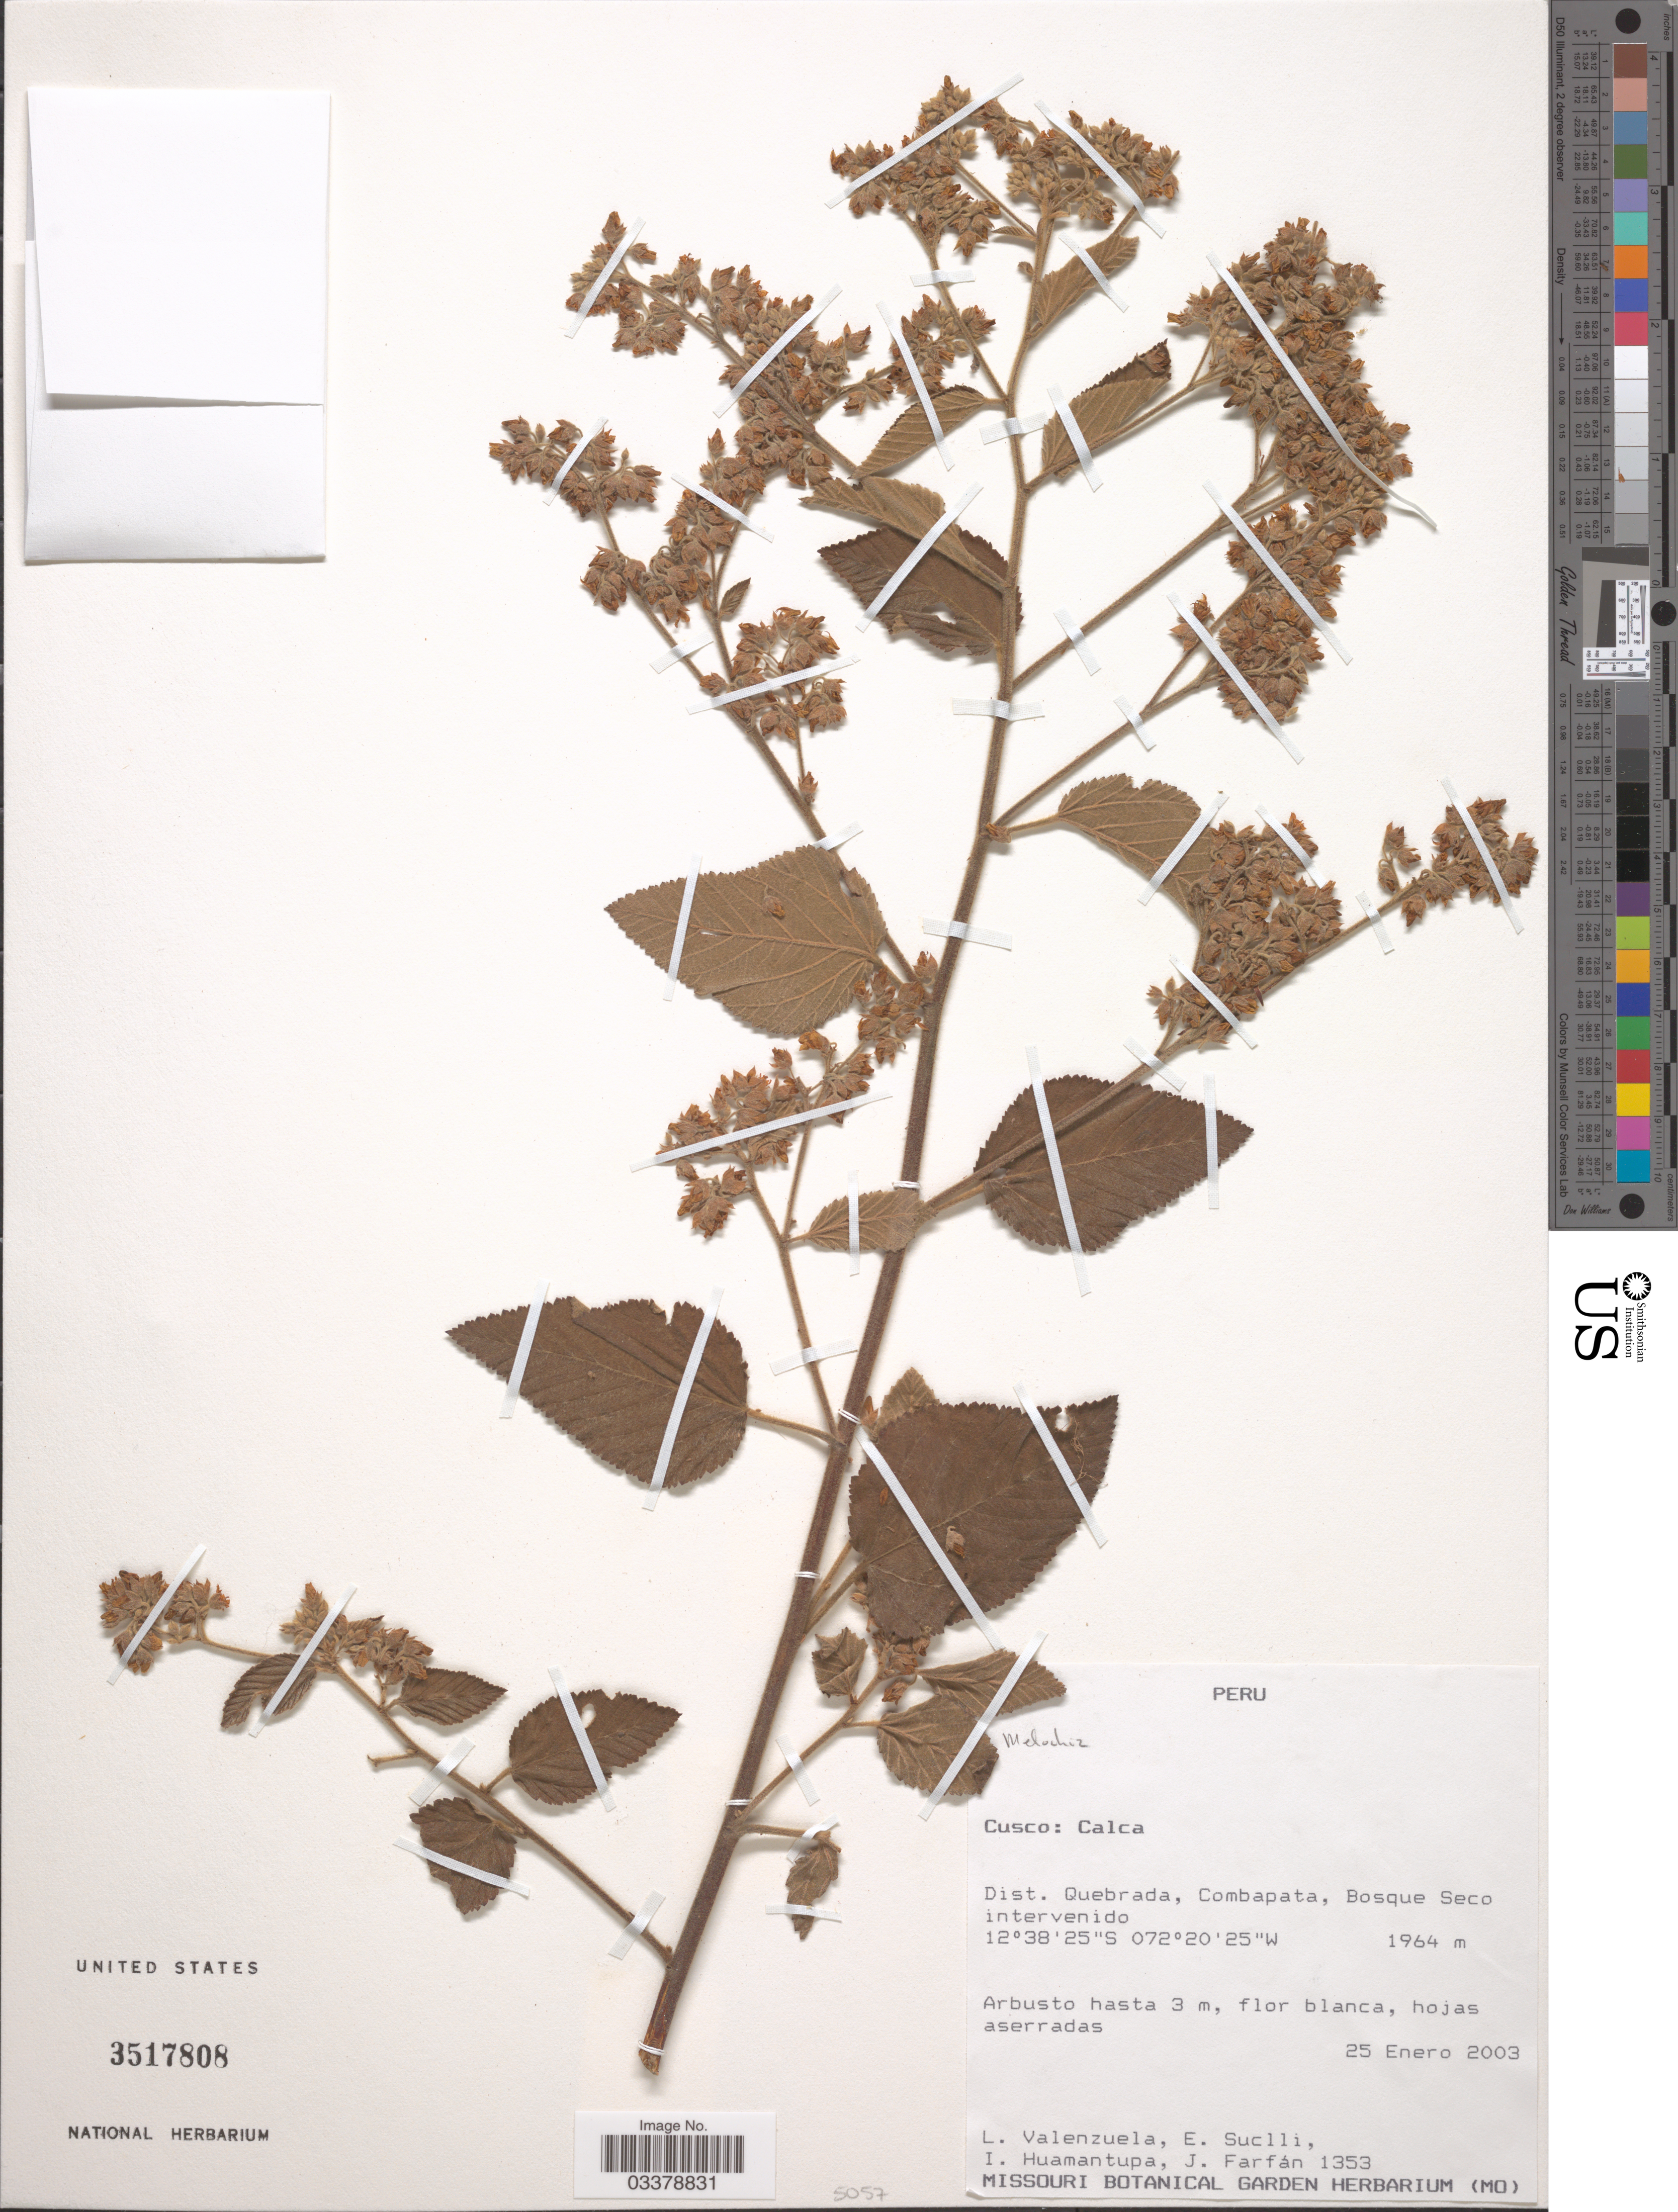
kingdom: Plantae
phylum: Tracheophyta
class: Magnoliopsida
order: Malvales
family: Malvaceae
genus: Melochia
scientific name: Melochia sp.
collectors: L. Valenzuela, E. Suclli, I. Huamantupa & J. Farfán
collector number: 1353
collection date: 2003-01-25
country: Peru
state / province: Cusco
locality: Calca, Dist. Quebrada, Combapata, Bosque Seco intervenido.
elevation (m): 1964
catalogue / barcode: US 3517808